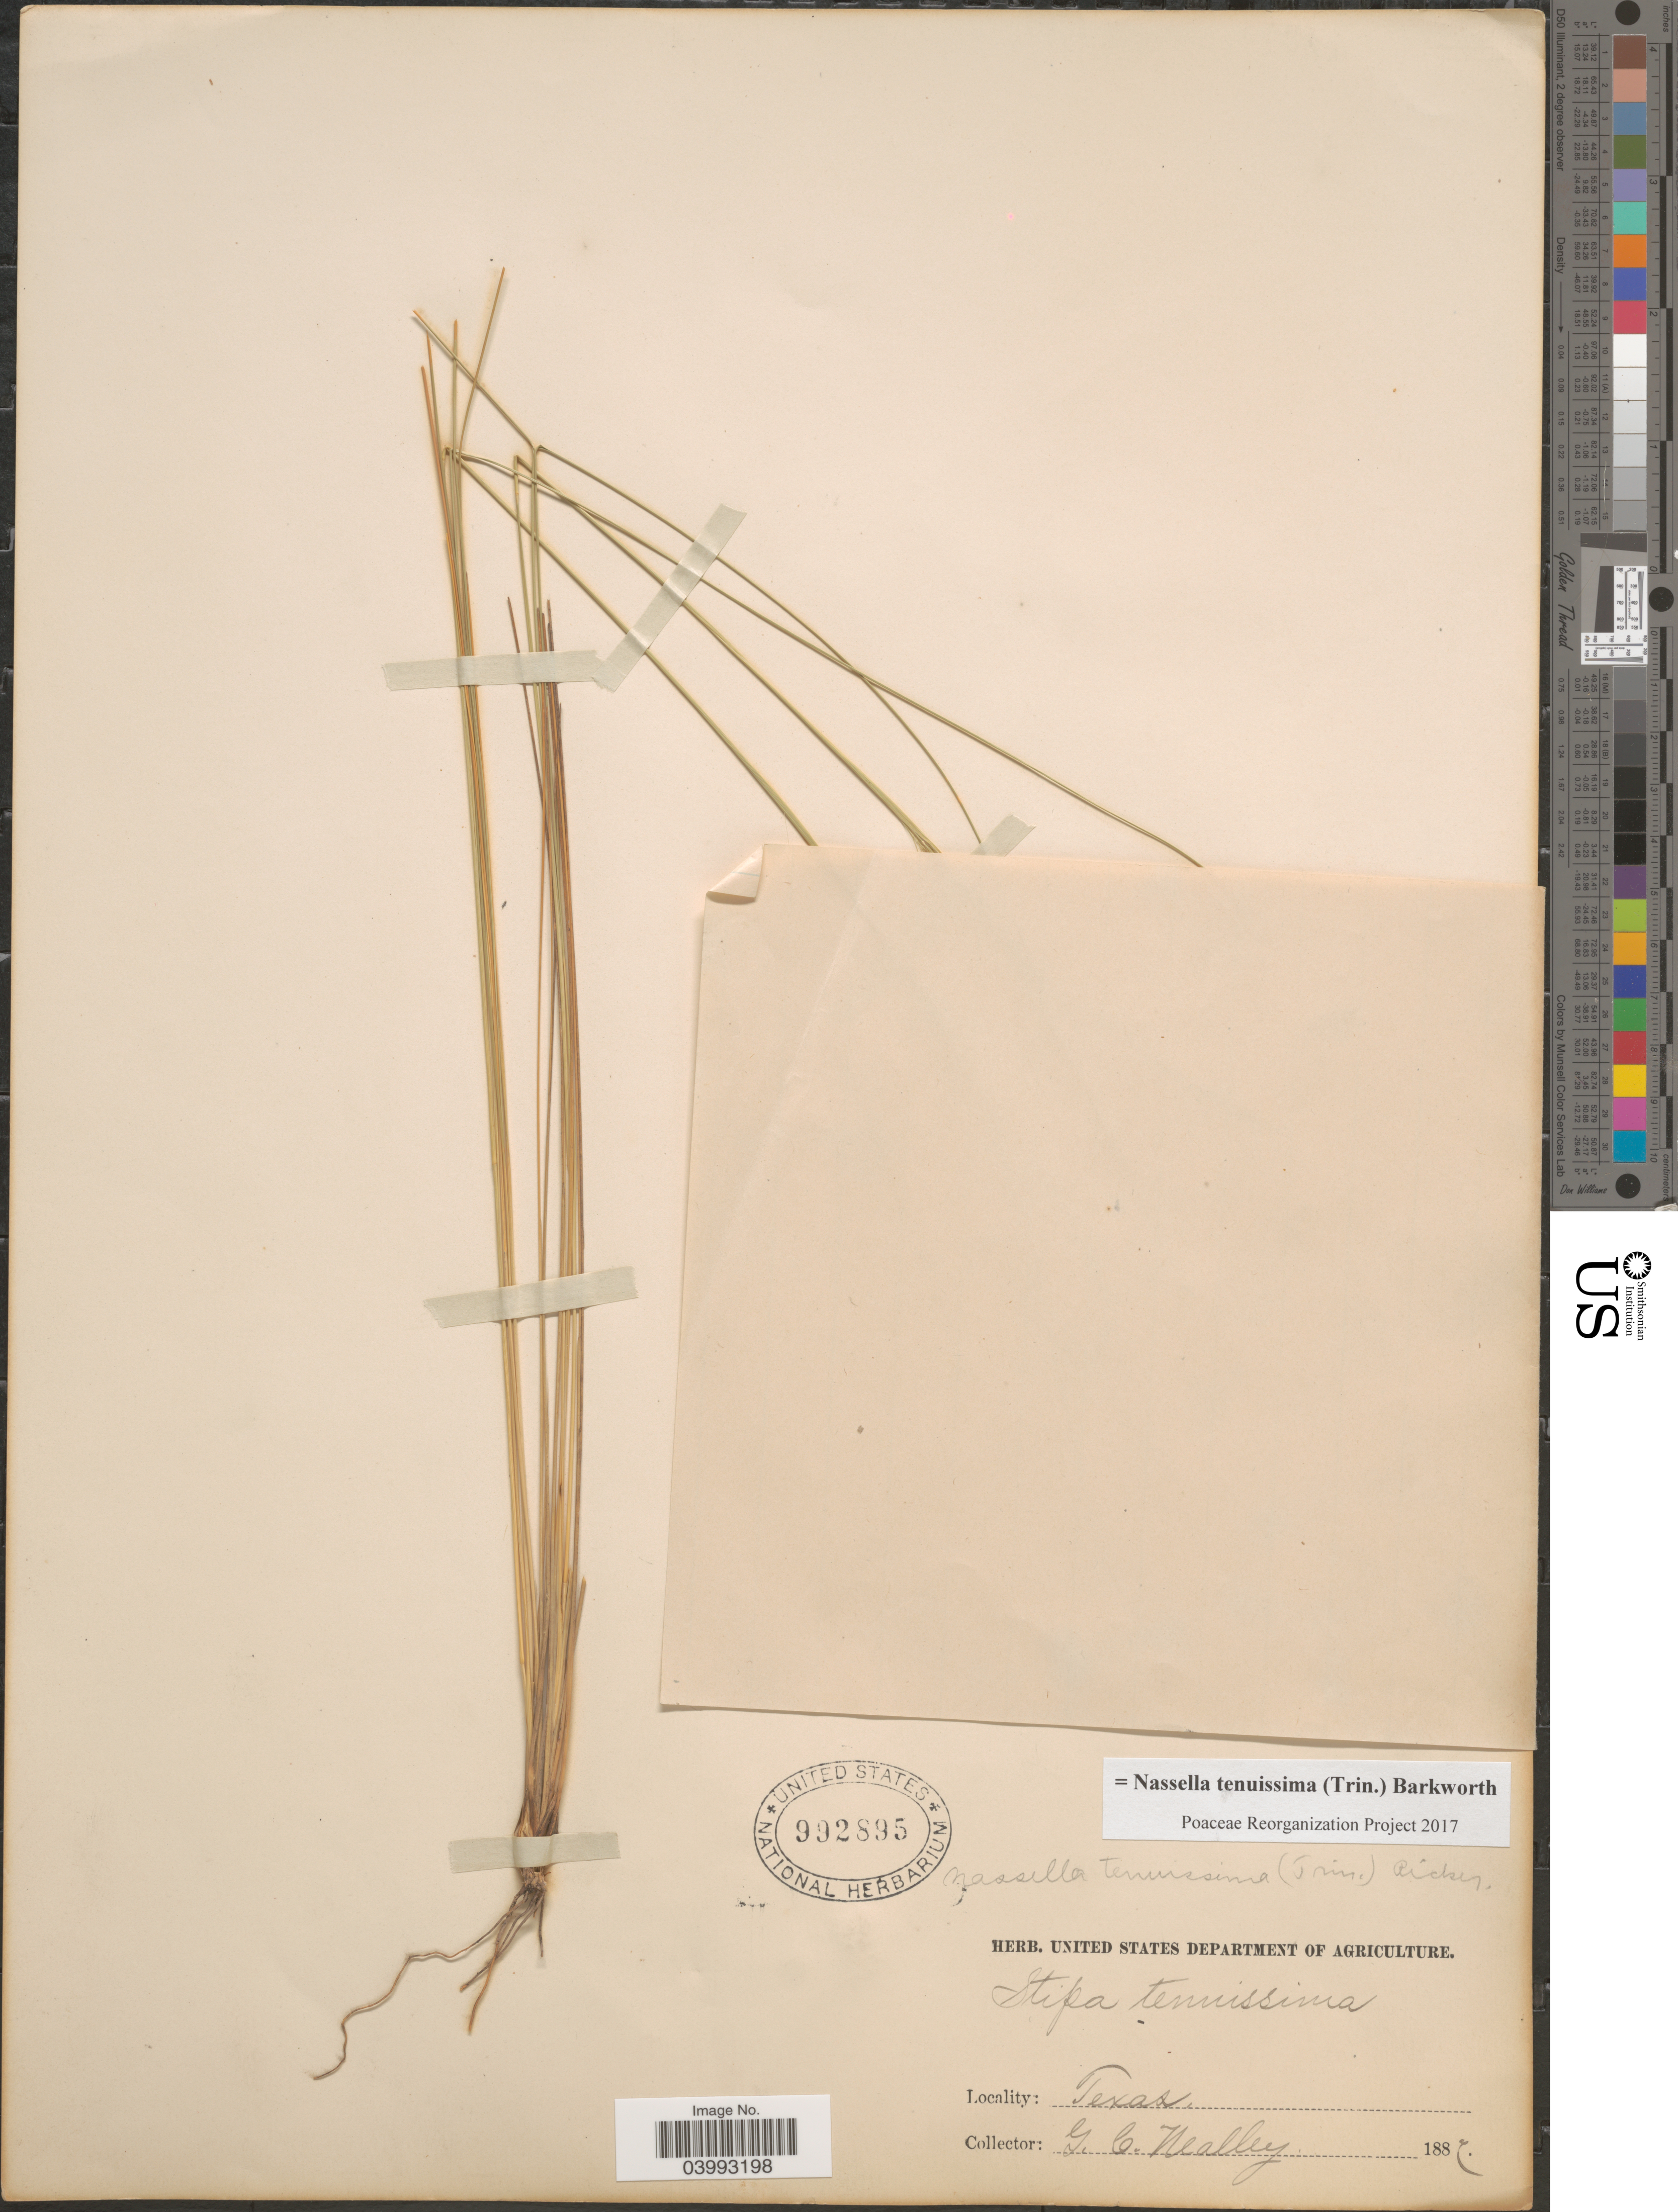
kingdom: Plantae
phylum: Tracheophyta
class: Liliopsida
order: Poales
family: Poaceae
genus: Nassella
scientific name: Nassella tenuissima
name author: (Trin.) Barkworth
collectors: G. C. Nealley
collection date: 1887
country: United States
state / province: Texas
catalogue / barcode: US 992895